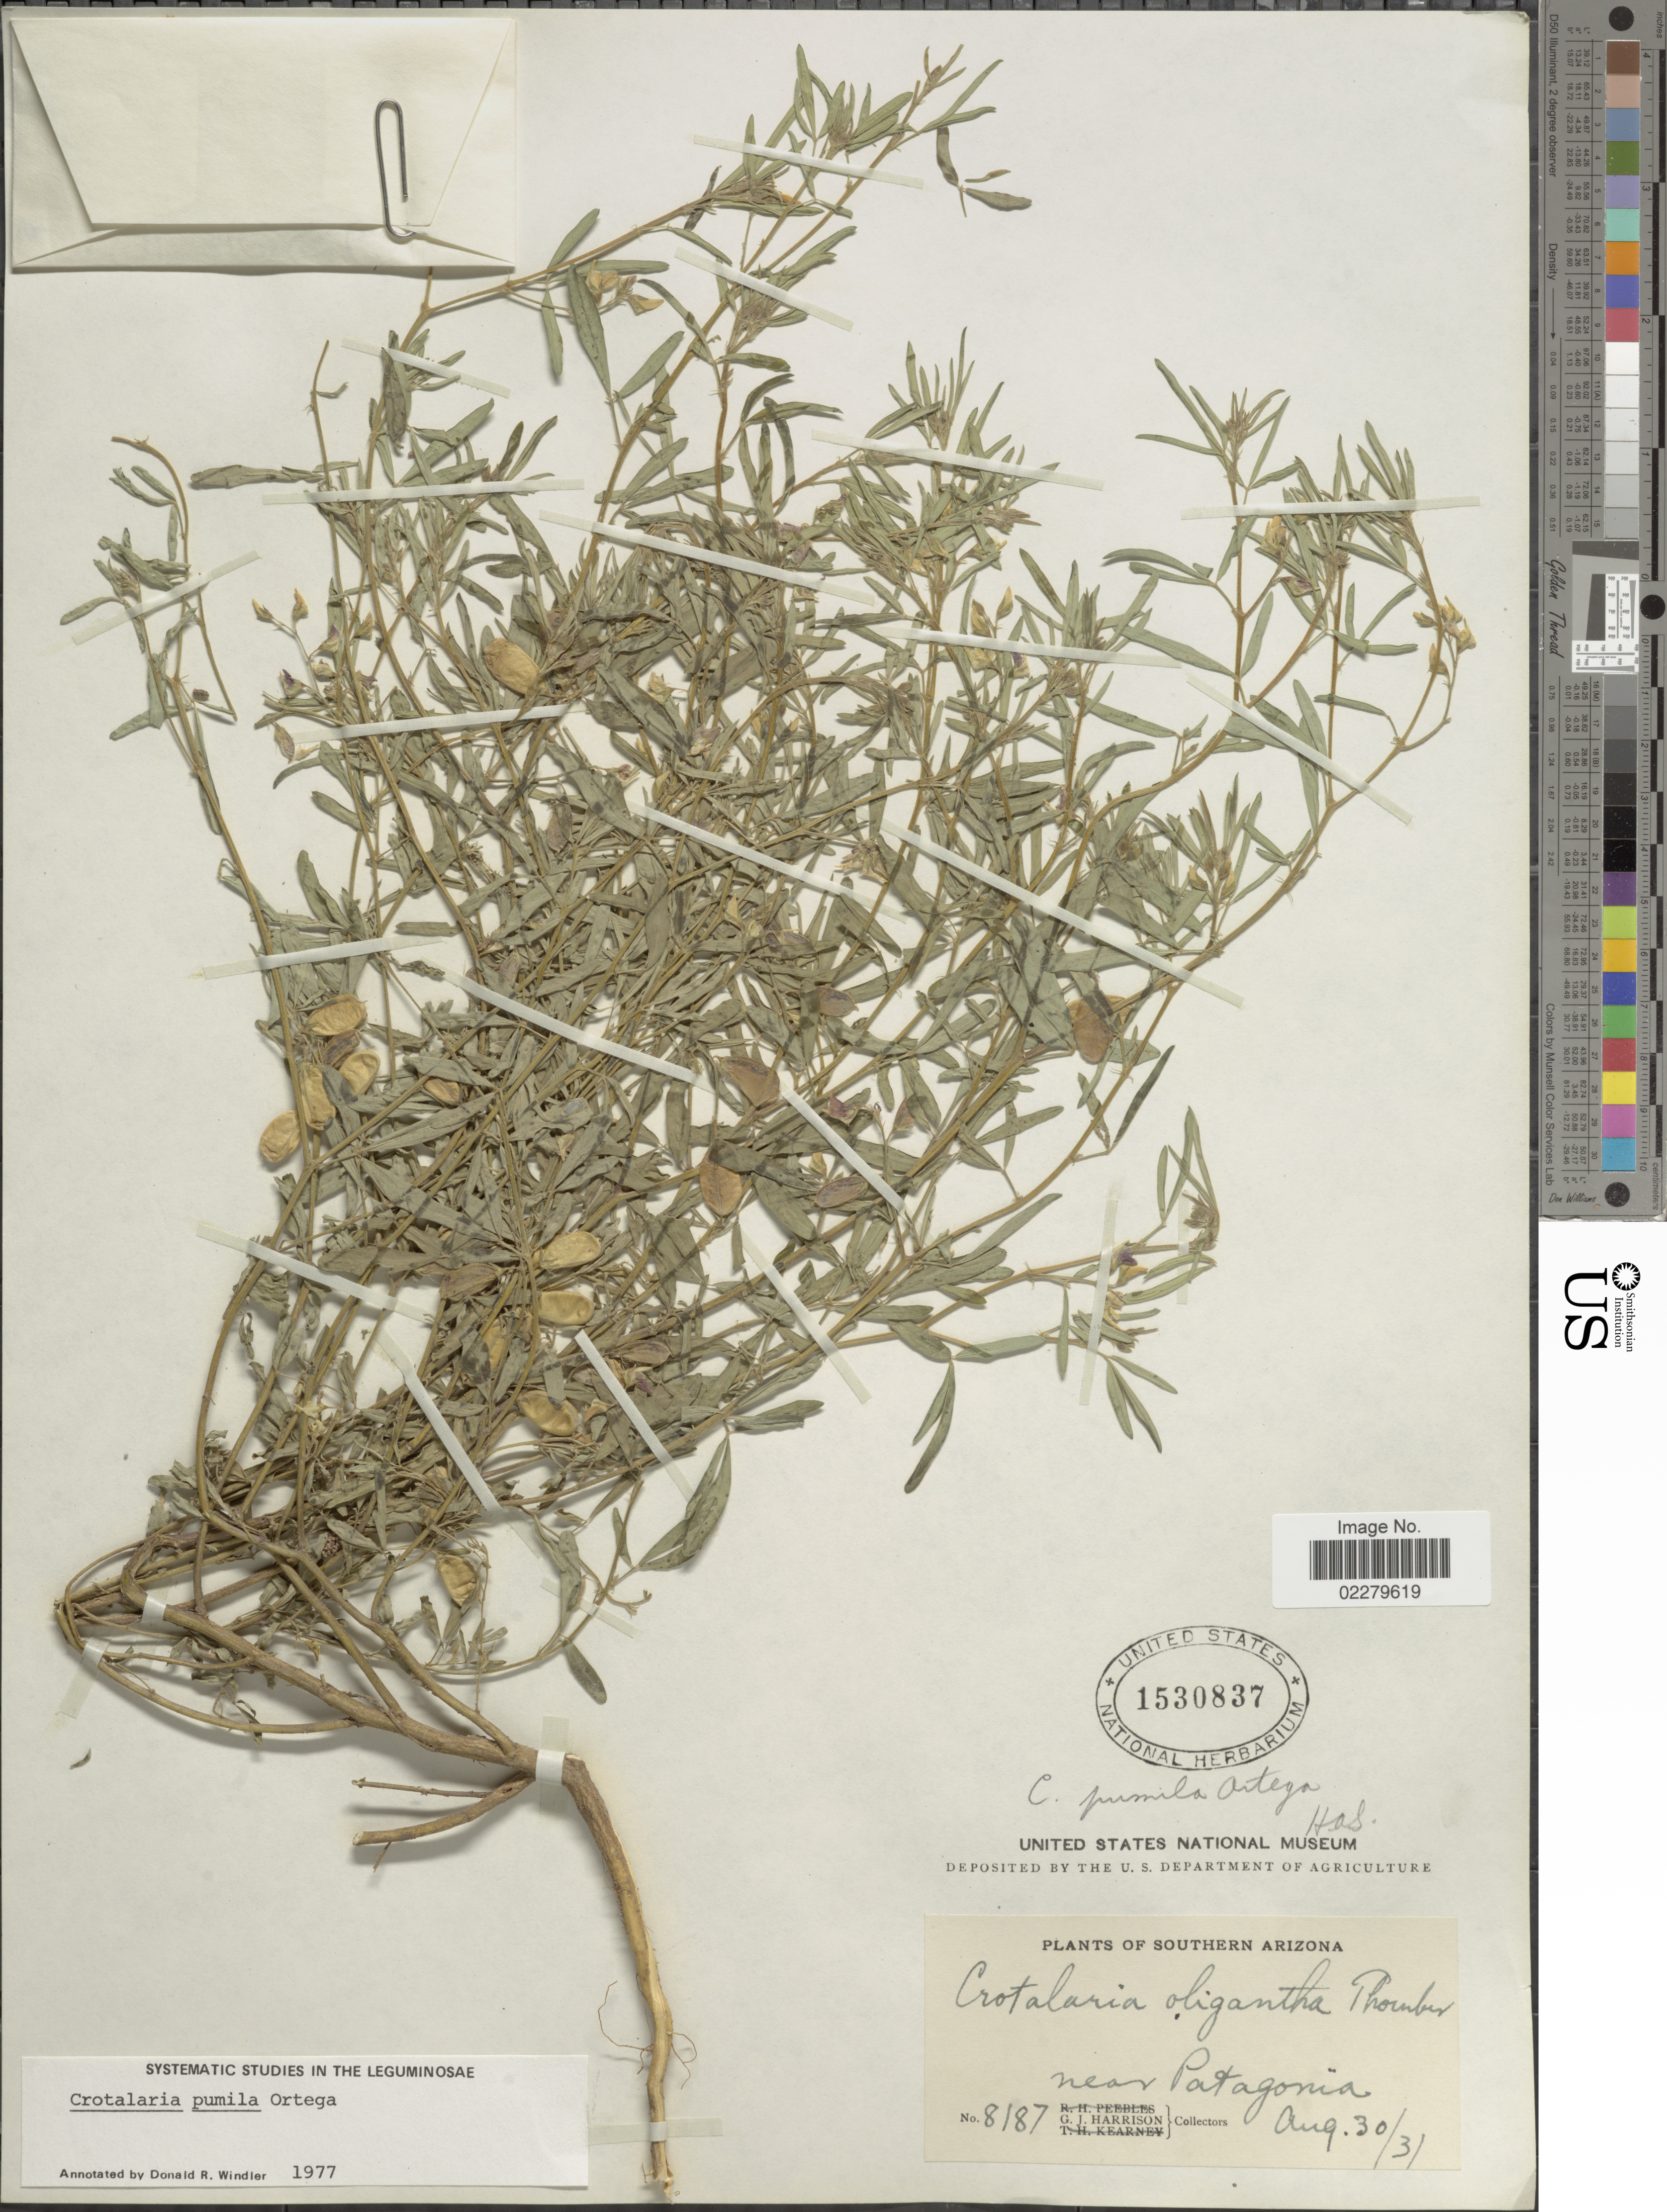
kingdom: Plantae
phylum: Tracheophyta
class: Magnoliopsida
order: Fabales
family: Fabaceae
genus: Crotalaria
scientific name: Crotalaria pumila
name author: Ortega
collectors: G. J. Harrison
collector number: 8187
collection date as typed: Transcribed d/m/y: 30/8/31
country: United States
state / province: Arizona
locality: Southern Arizona, Near Patagonia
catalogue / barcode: US 1530837